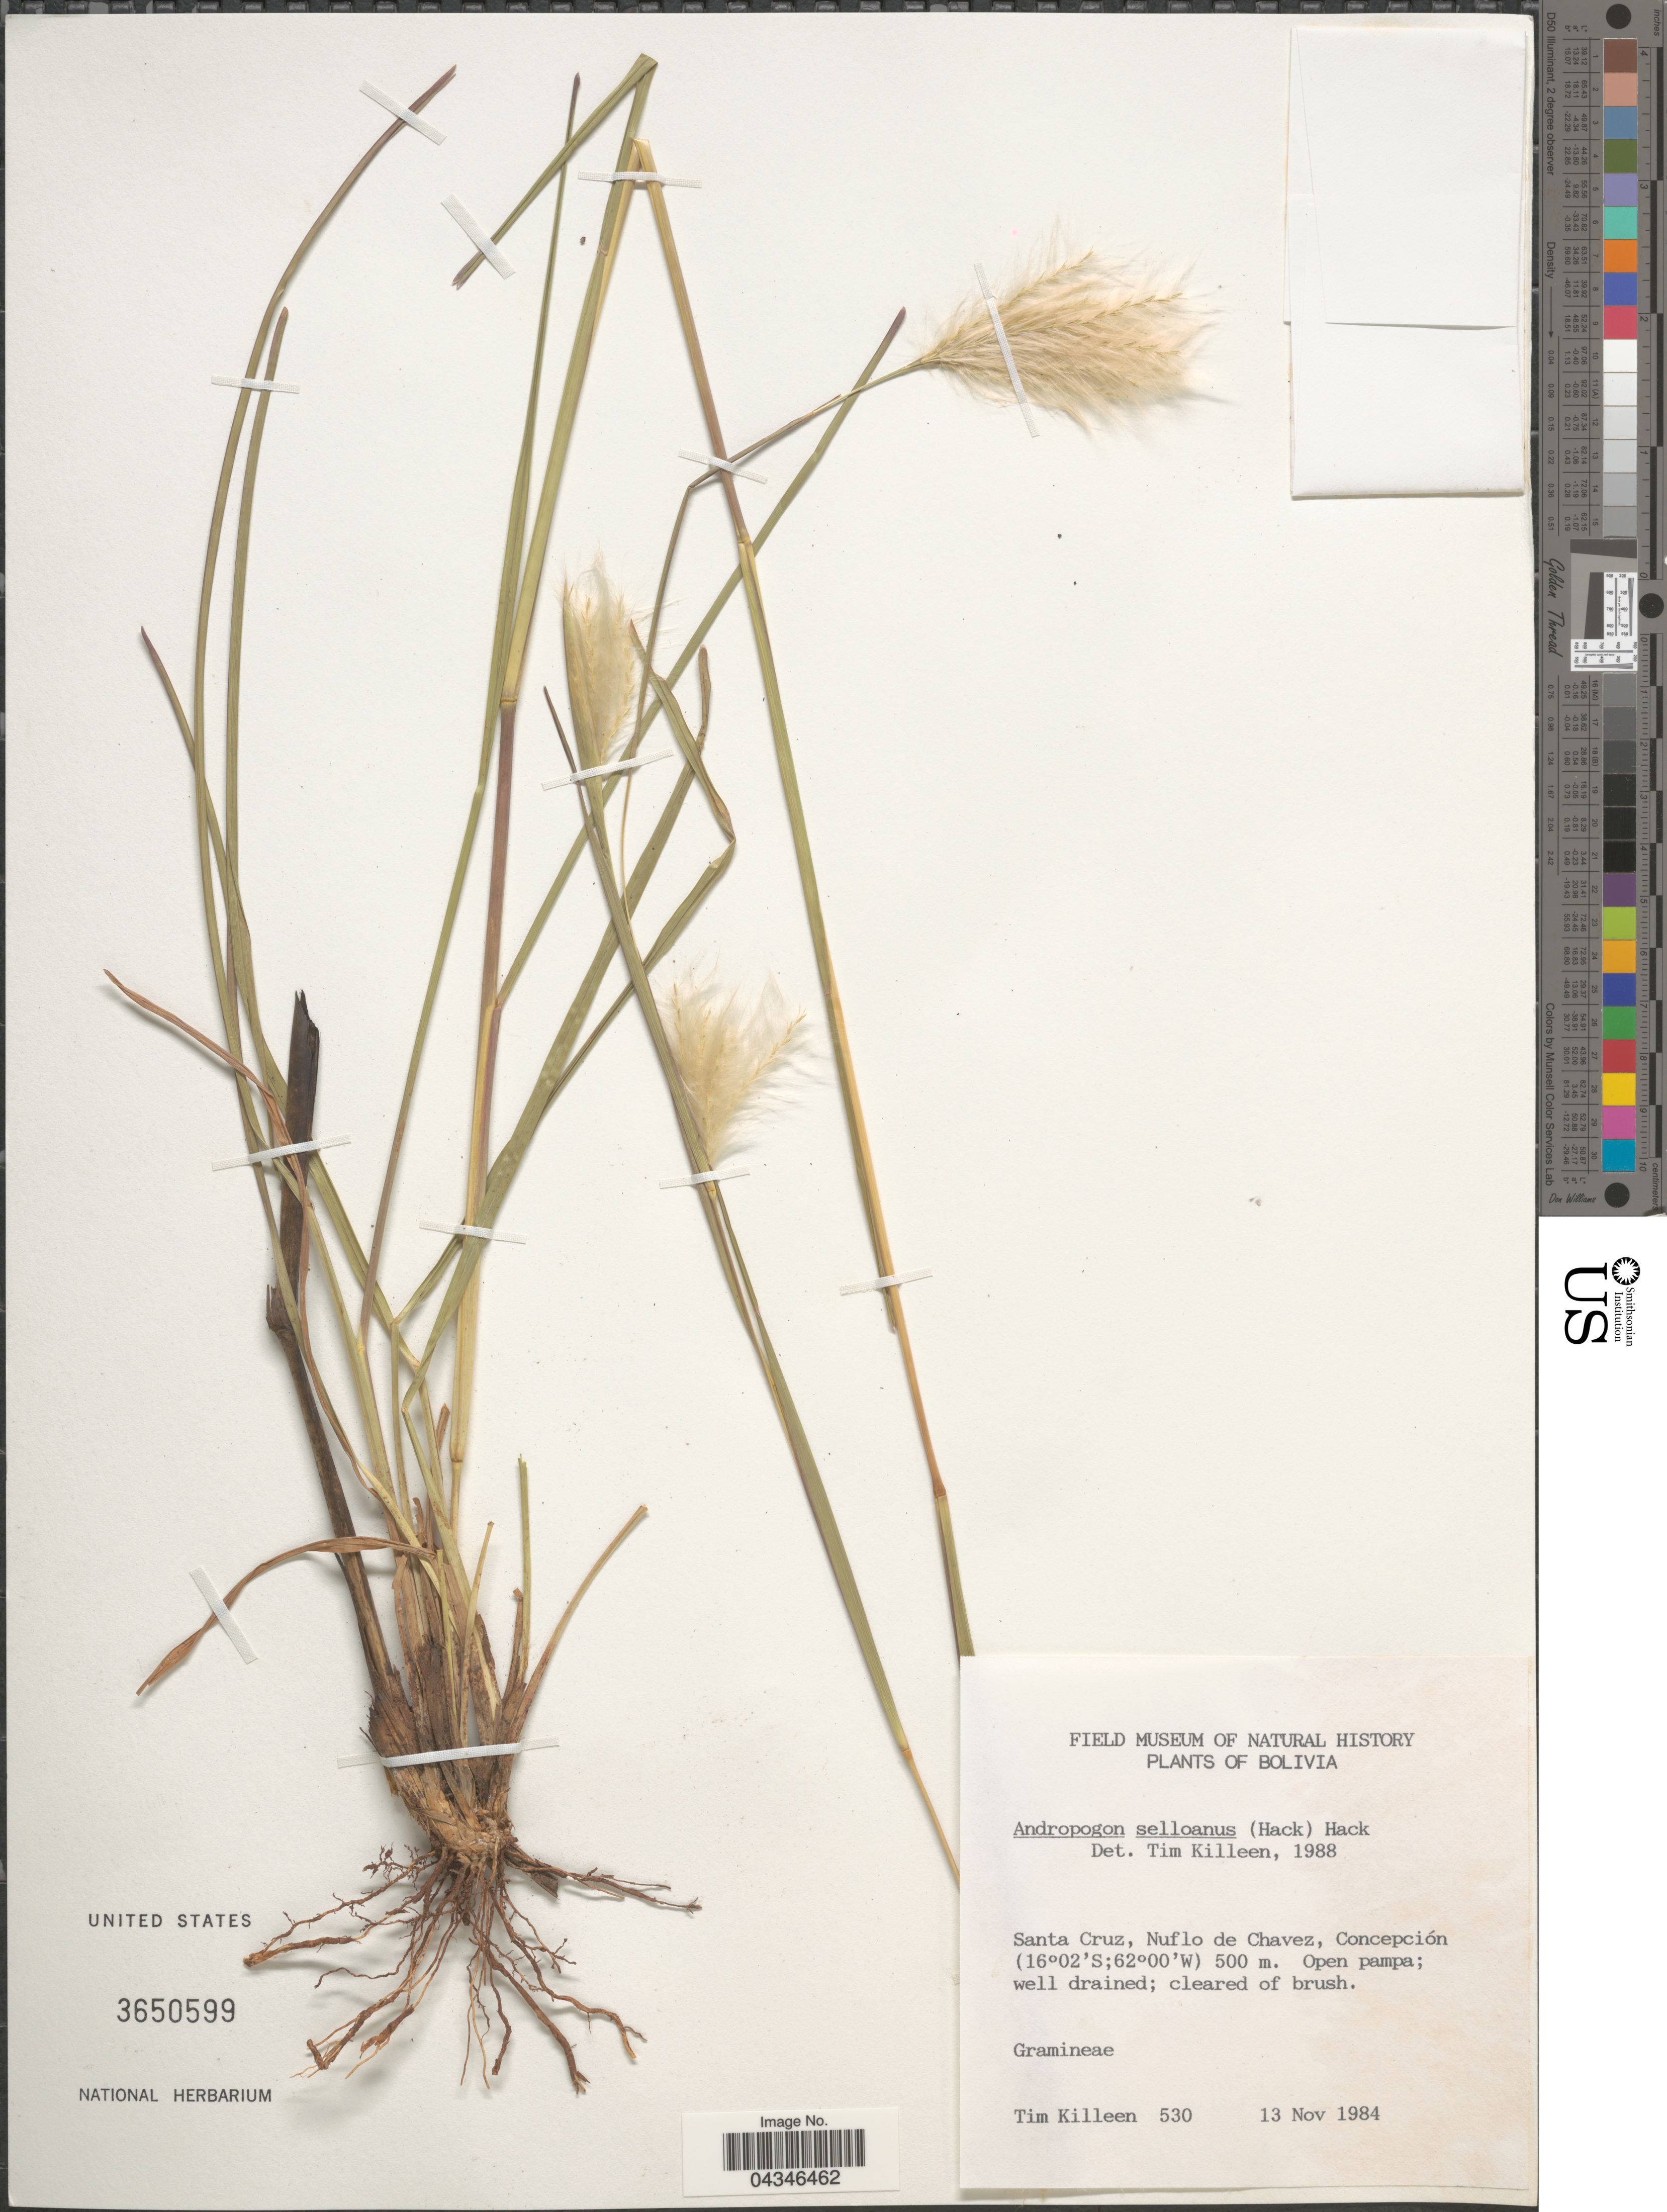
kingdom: Plantae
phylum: Tracheophyta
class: Liliopsida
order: Poales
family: Poaceae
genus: Andropogon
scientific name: Andropogon selloanus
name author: (Hack.) Hack.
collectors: T. J. Killeen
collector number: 530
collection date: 1984-11-13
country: Bolivia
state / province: Santa Cruz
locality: Nuflo de Chavez, Concepción.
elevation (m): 500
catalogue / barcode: US 3650599